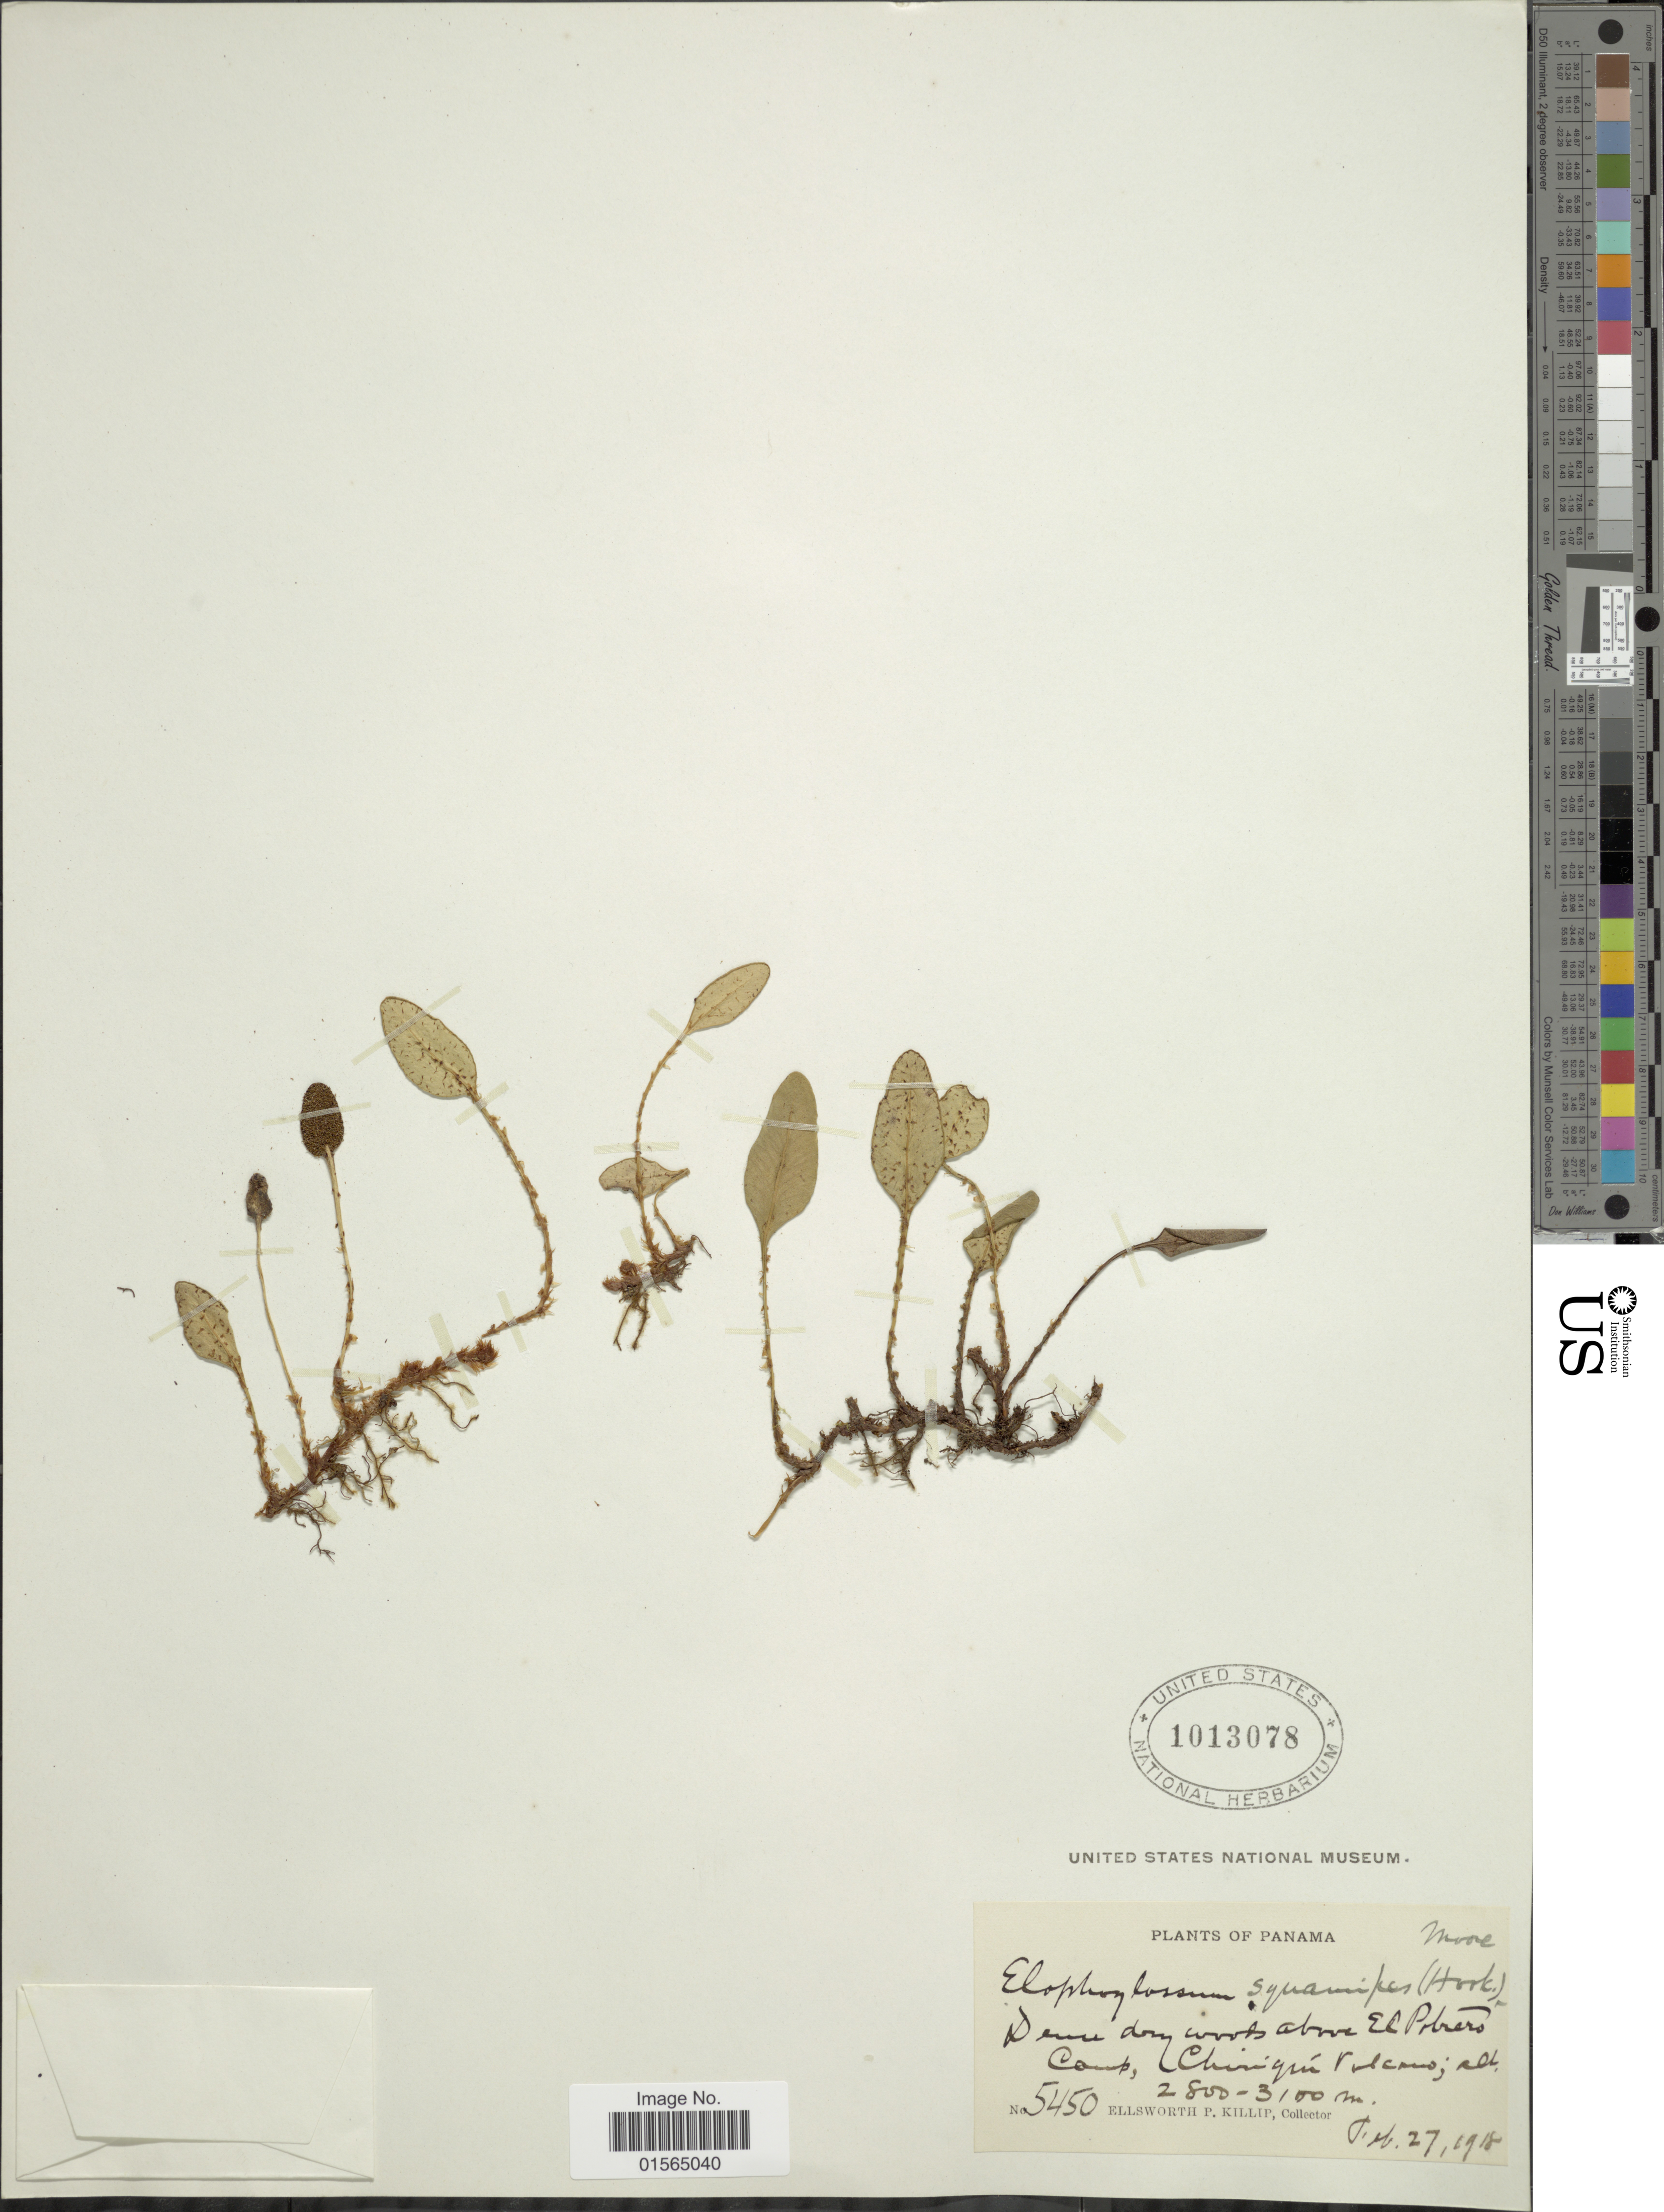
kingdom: Plantae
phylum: Tracheophyta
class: Polypodiopsida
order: Polypodiales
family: Dryopteridaceae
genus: Elaphoglossum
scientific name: Elaphoglossum squamipes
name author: (Hook.) T. Moore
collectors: E. P. Killip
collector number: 5450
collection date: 1918-02-27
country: Panama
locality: Dense dry woods above El Pobres Camp, (Chiriqui Volcano)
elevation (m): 2800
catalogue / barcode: US 1013078